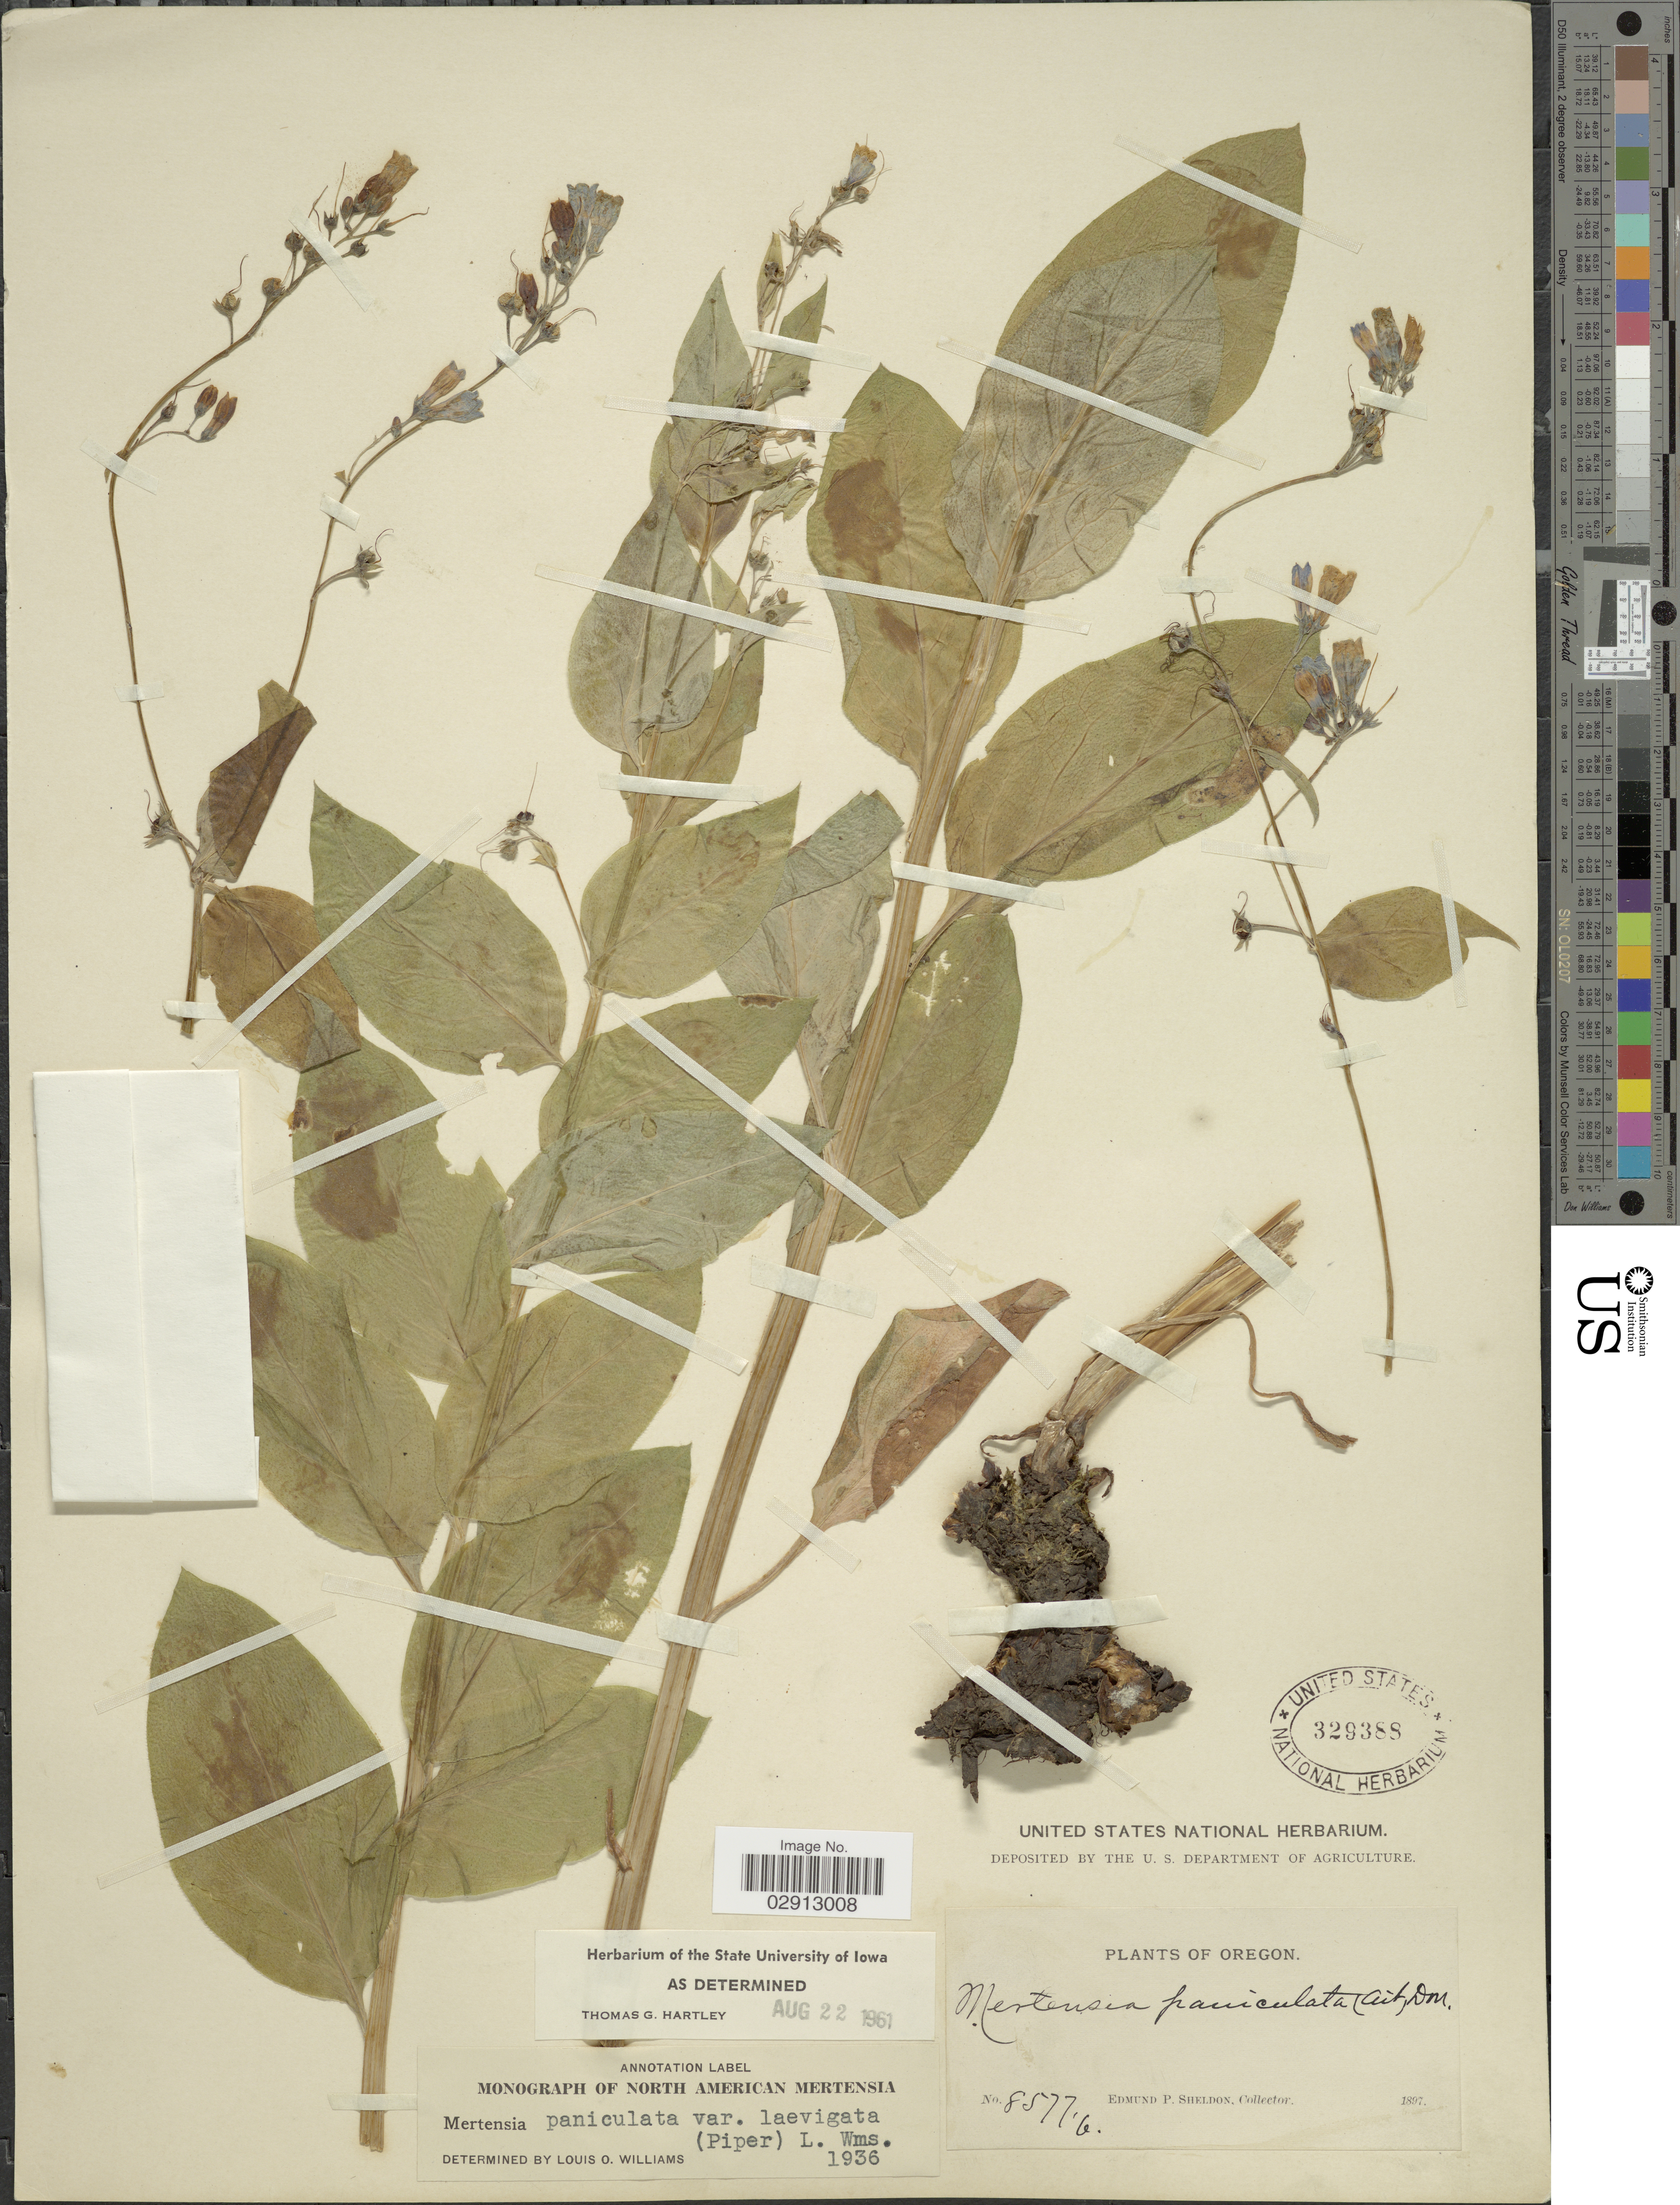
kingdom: Plantae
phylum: Tracheophyta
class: Magnoliopsida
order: Boraginales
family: Boraginaceae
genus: Mertensia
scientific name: Mertensia paniculata var. laevigata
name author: (Piper) L.O. Williams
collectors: E. P. Sheldon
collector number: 8577b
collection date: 1897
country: United States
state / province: Oregon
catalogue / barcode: US 329388